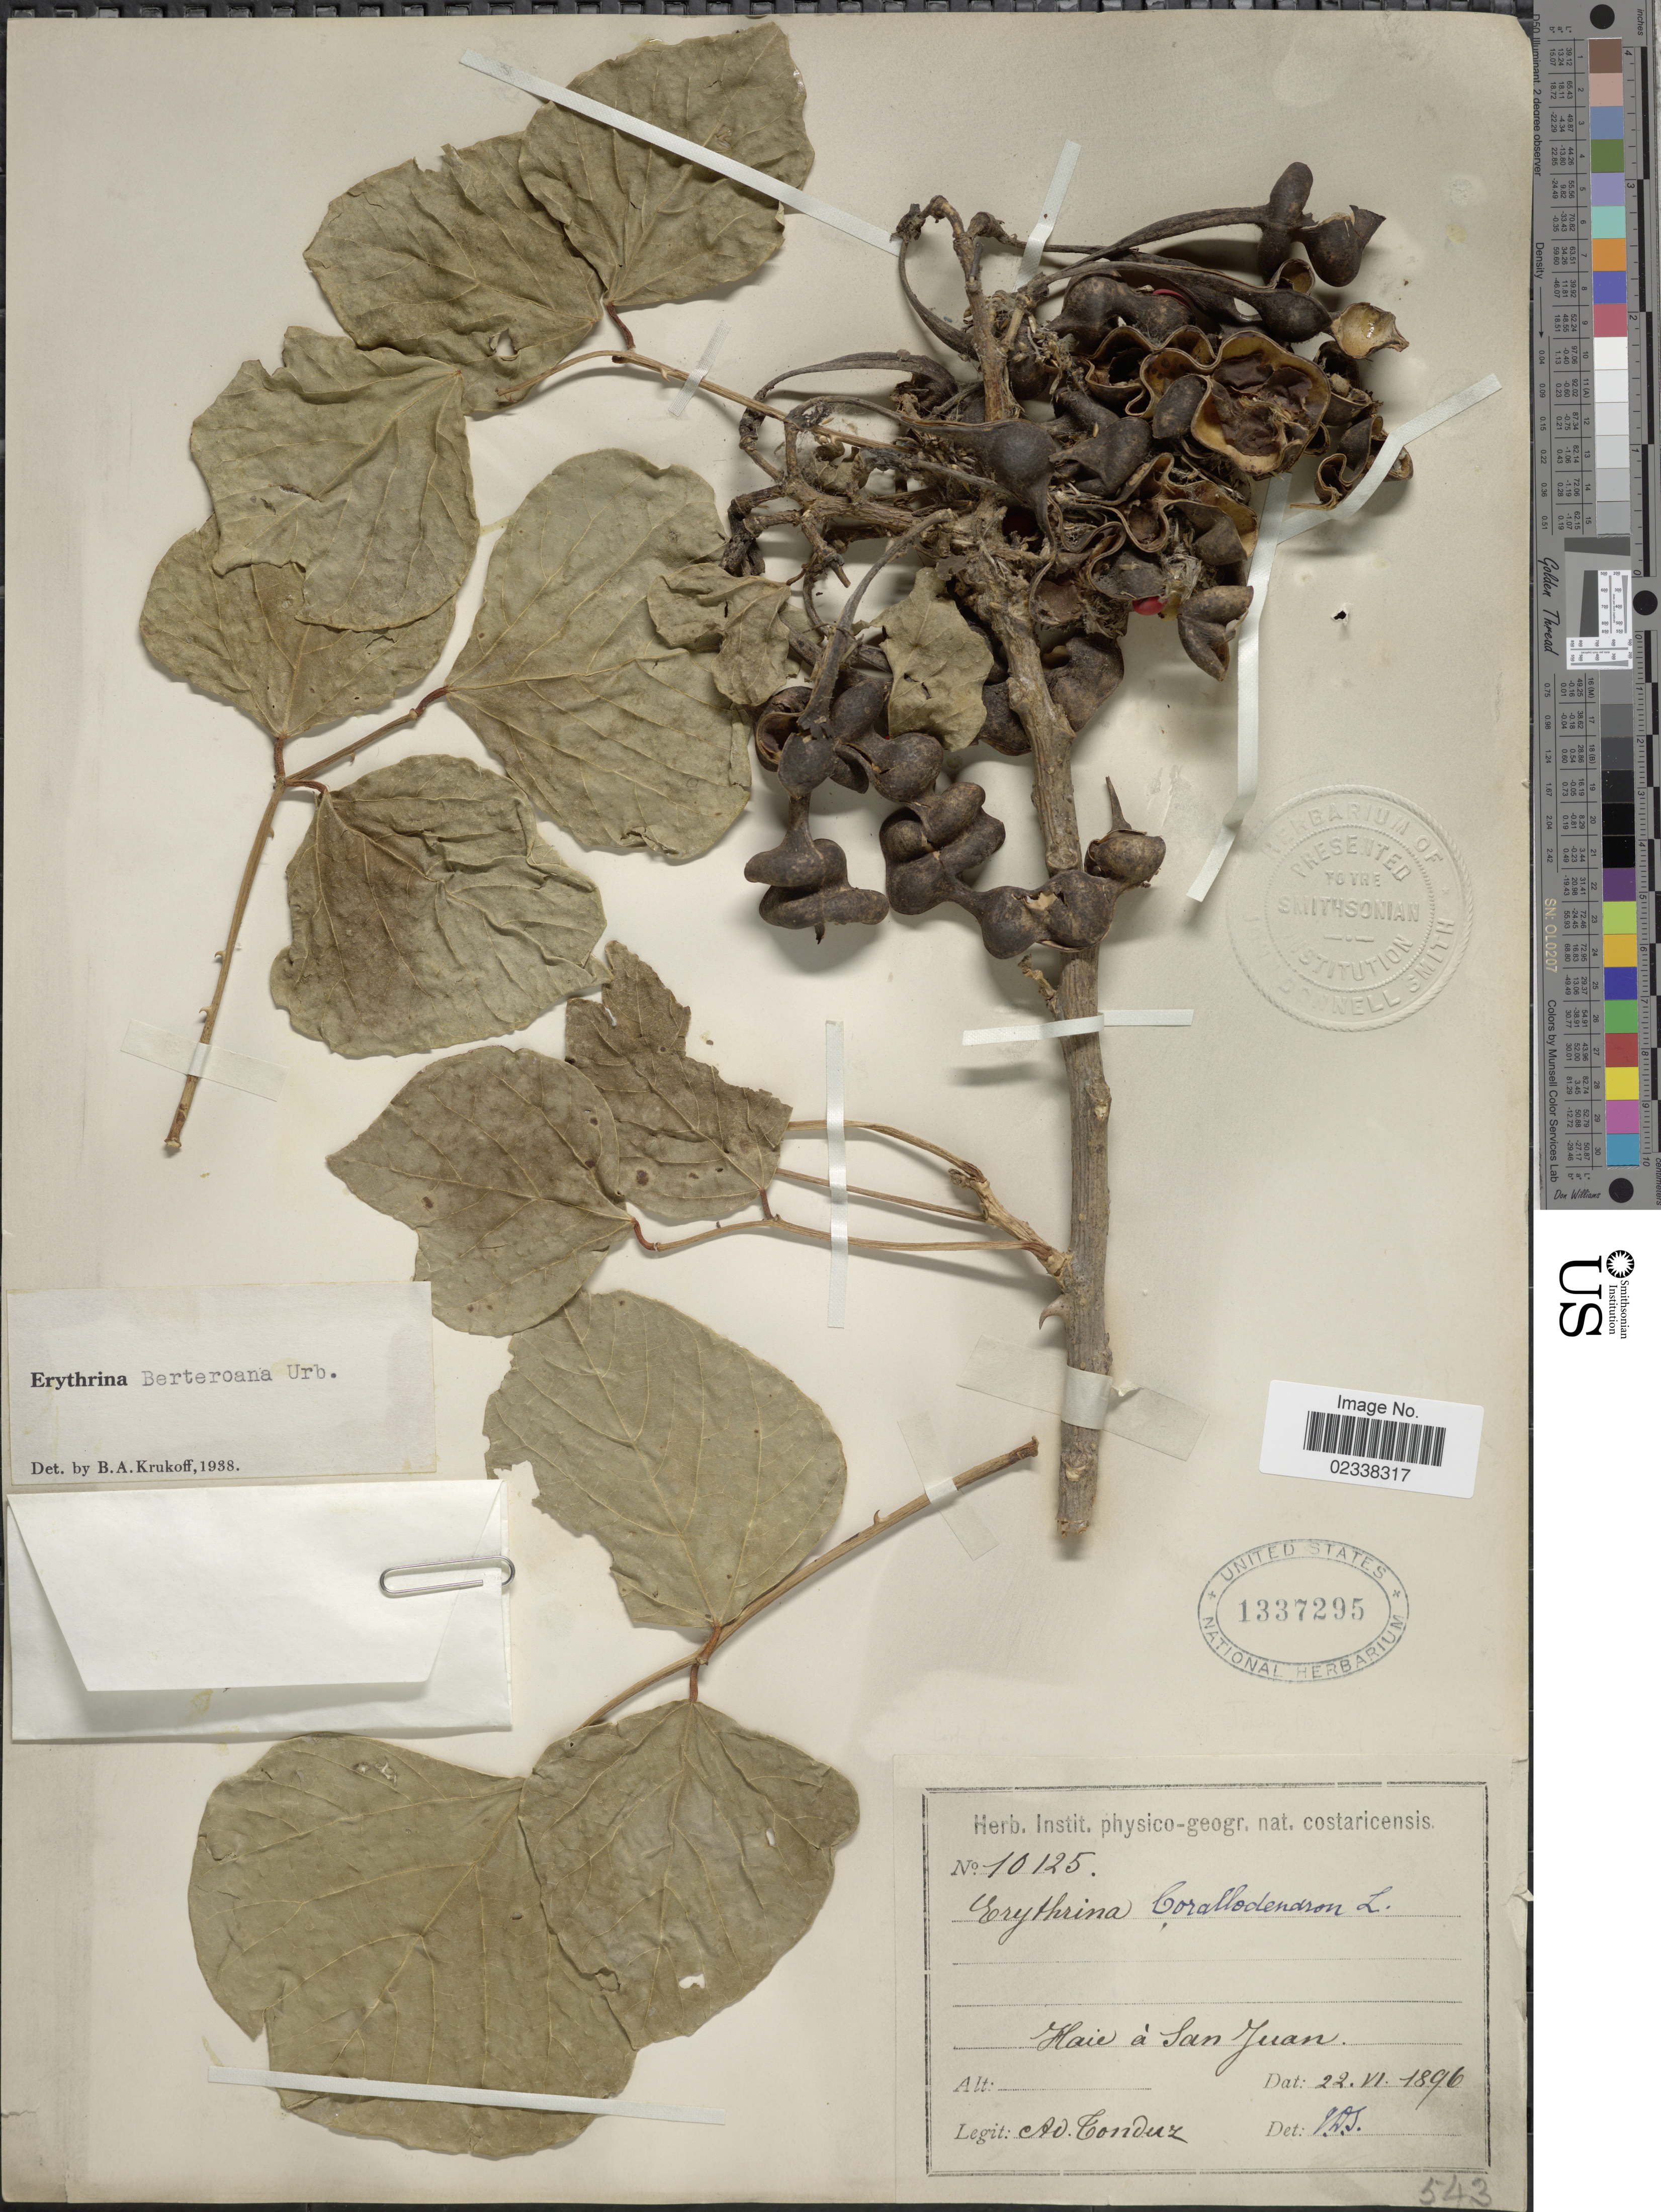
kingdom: Plantae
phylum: Tracheophyta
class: Magnoliopsida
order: Fabales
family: Fabaceae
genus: Erythrina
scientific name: Erythrina berteroana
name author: Urb.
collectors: A. Tonduz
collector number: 10125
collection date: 1896-06-22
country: Costa Rica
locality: Haie a San Juan.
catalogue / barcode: US 1337295